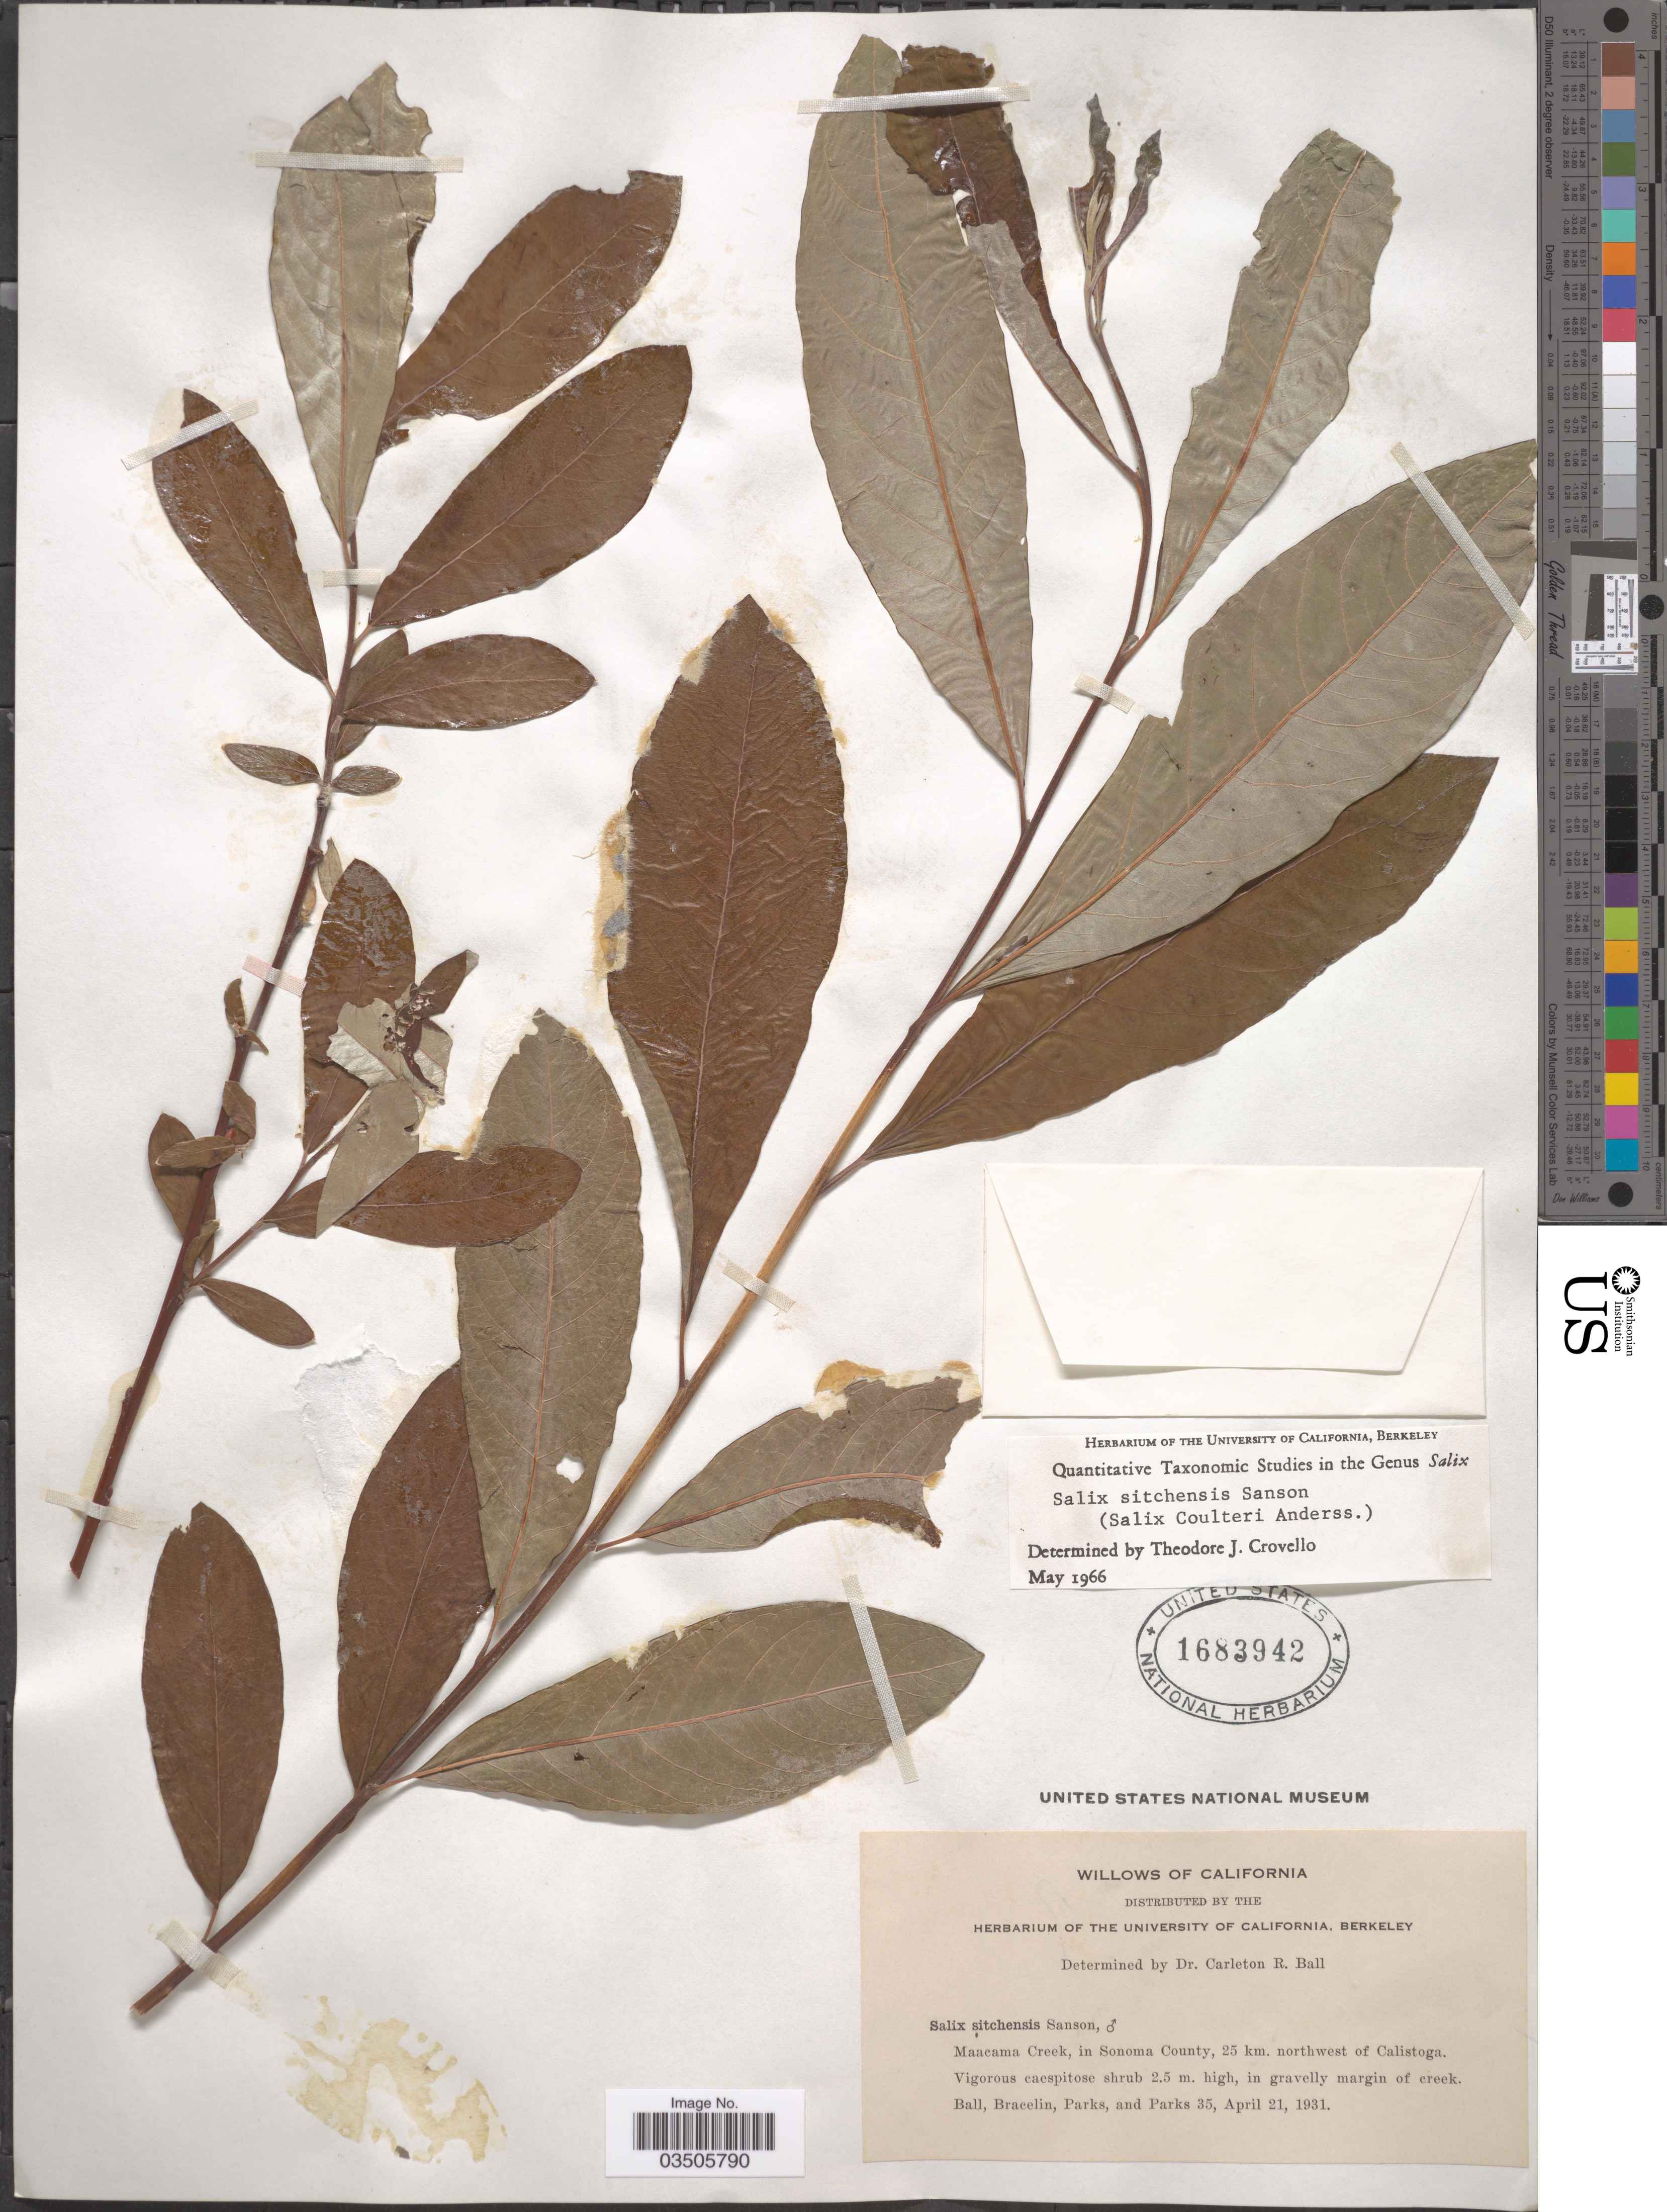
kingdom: Plantae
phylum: Tracheophyta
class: Magnoliopsida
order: Malpighiales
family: Salicaceae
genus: Salix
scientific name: Salix sitchensis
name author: Sanson ex Bong.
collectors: -- Ball, Bracelin & Parks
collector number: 35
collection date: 1931-04-21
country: United States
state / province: California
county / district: Sonoma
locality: Maacama Creek, in Sonoma County, 25 km. northwest of Calistoga.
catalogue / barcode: US 1683942